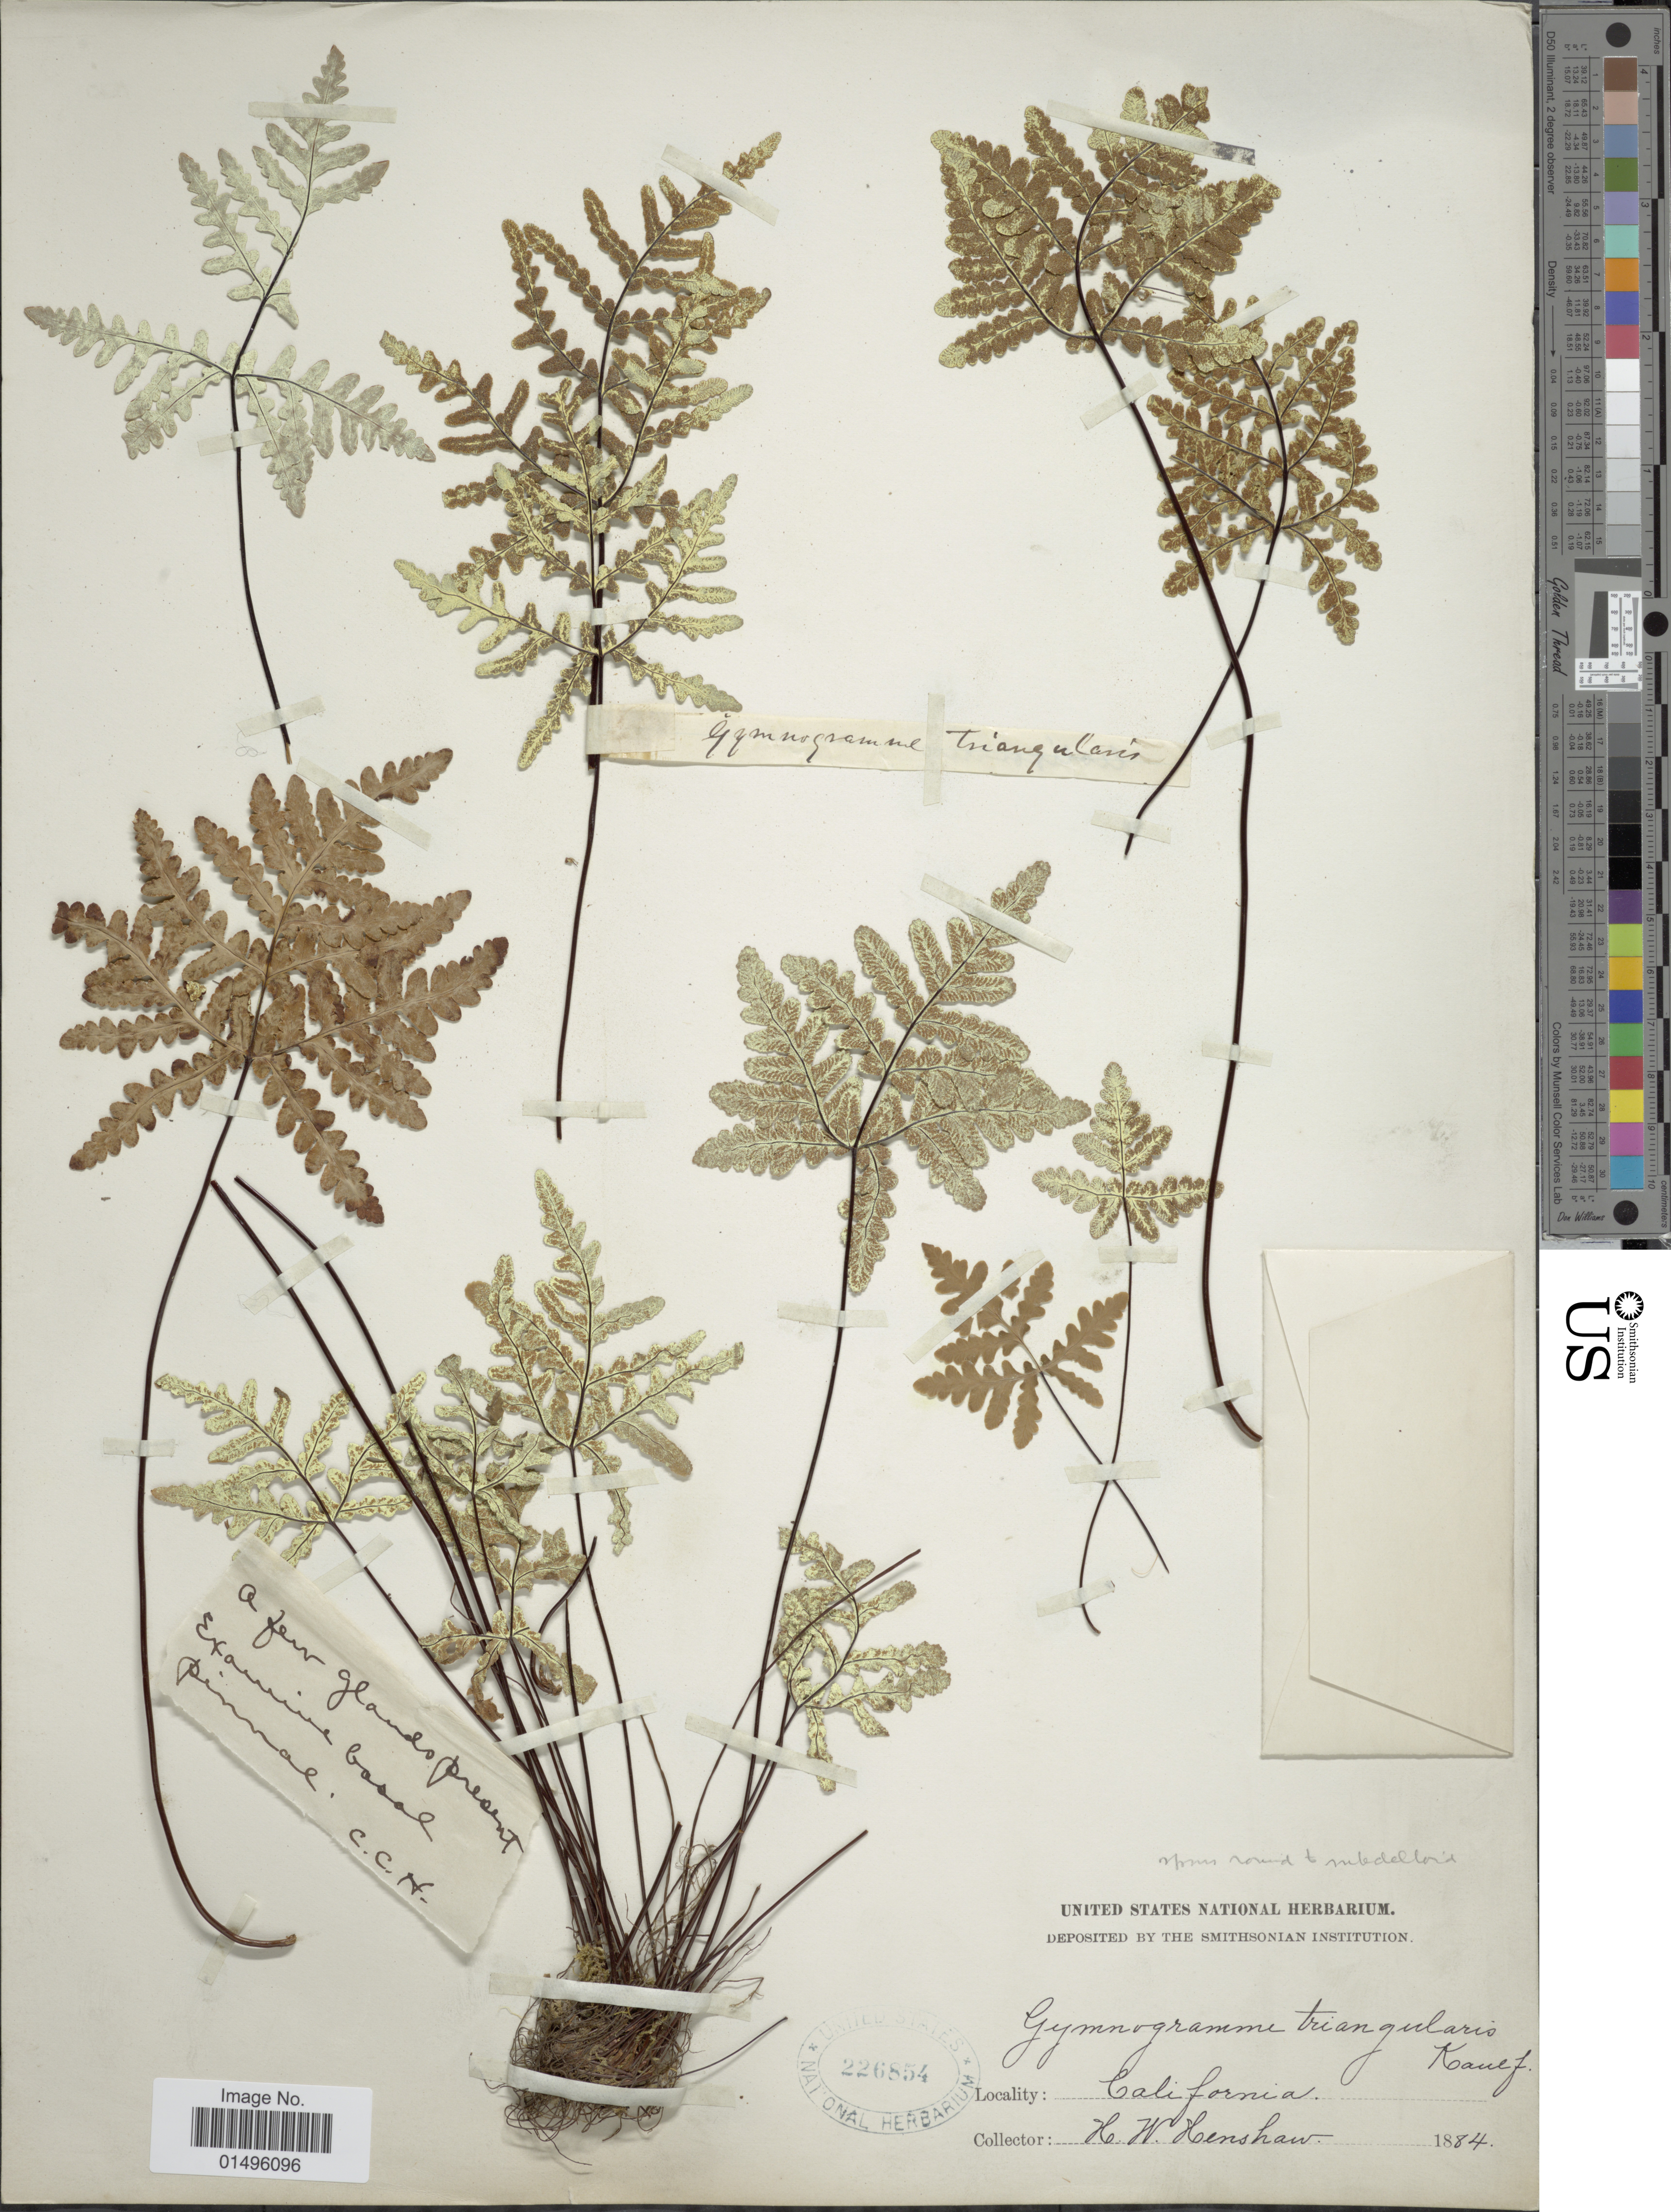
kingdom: Plantae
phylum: Tracheophyta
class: Polypodiopsida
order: Polypodiales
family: Pteridaceae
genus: Pentagramma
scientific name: Pentagramma triangularis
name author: (Kaulf.) Yatsk. et al.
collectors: H. Henshaw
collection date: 1884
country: United States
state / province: California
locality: California.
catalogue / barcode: US 226854